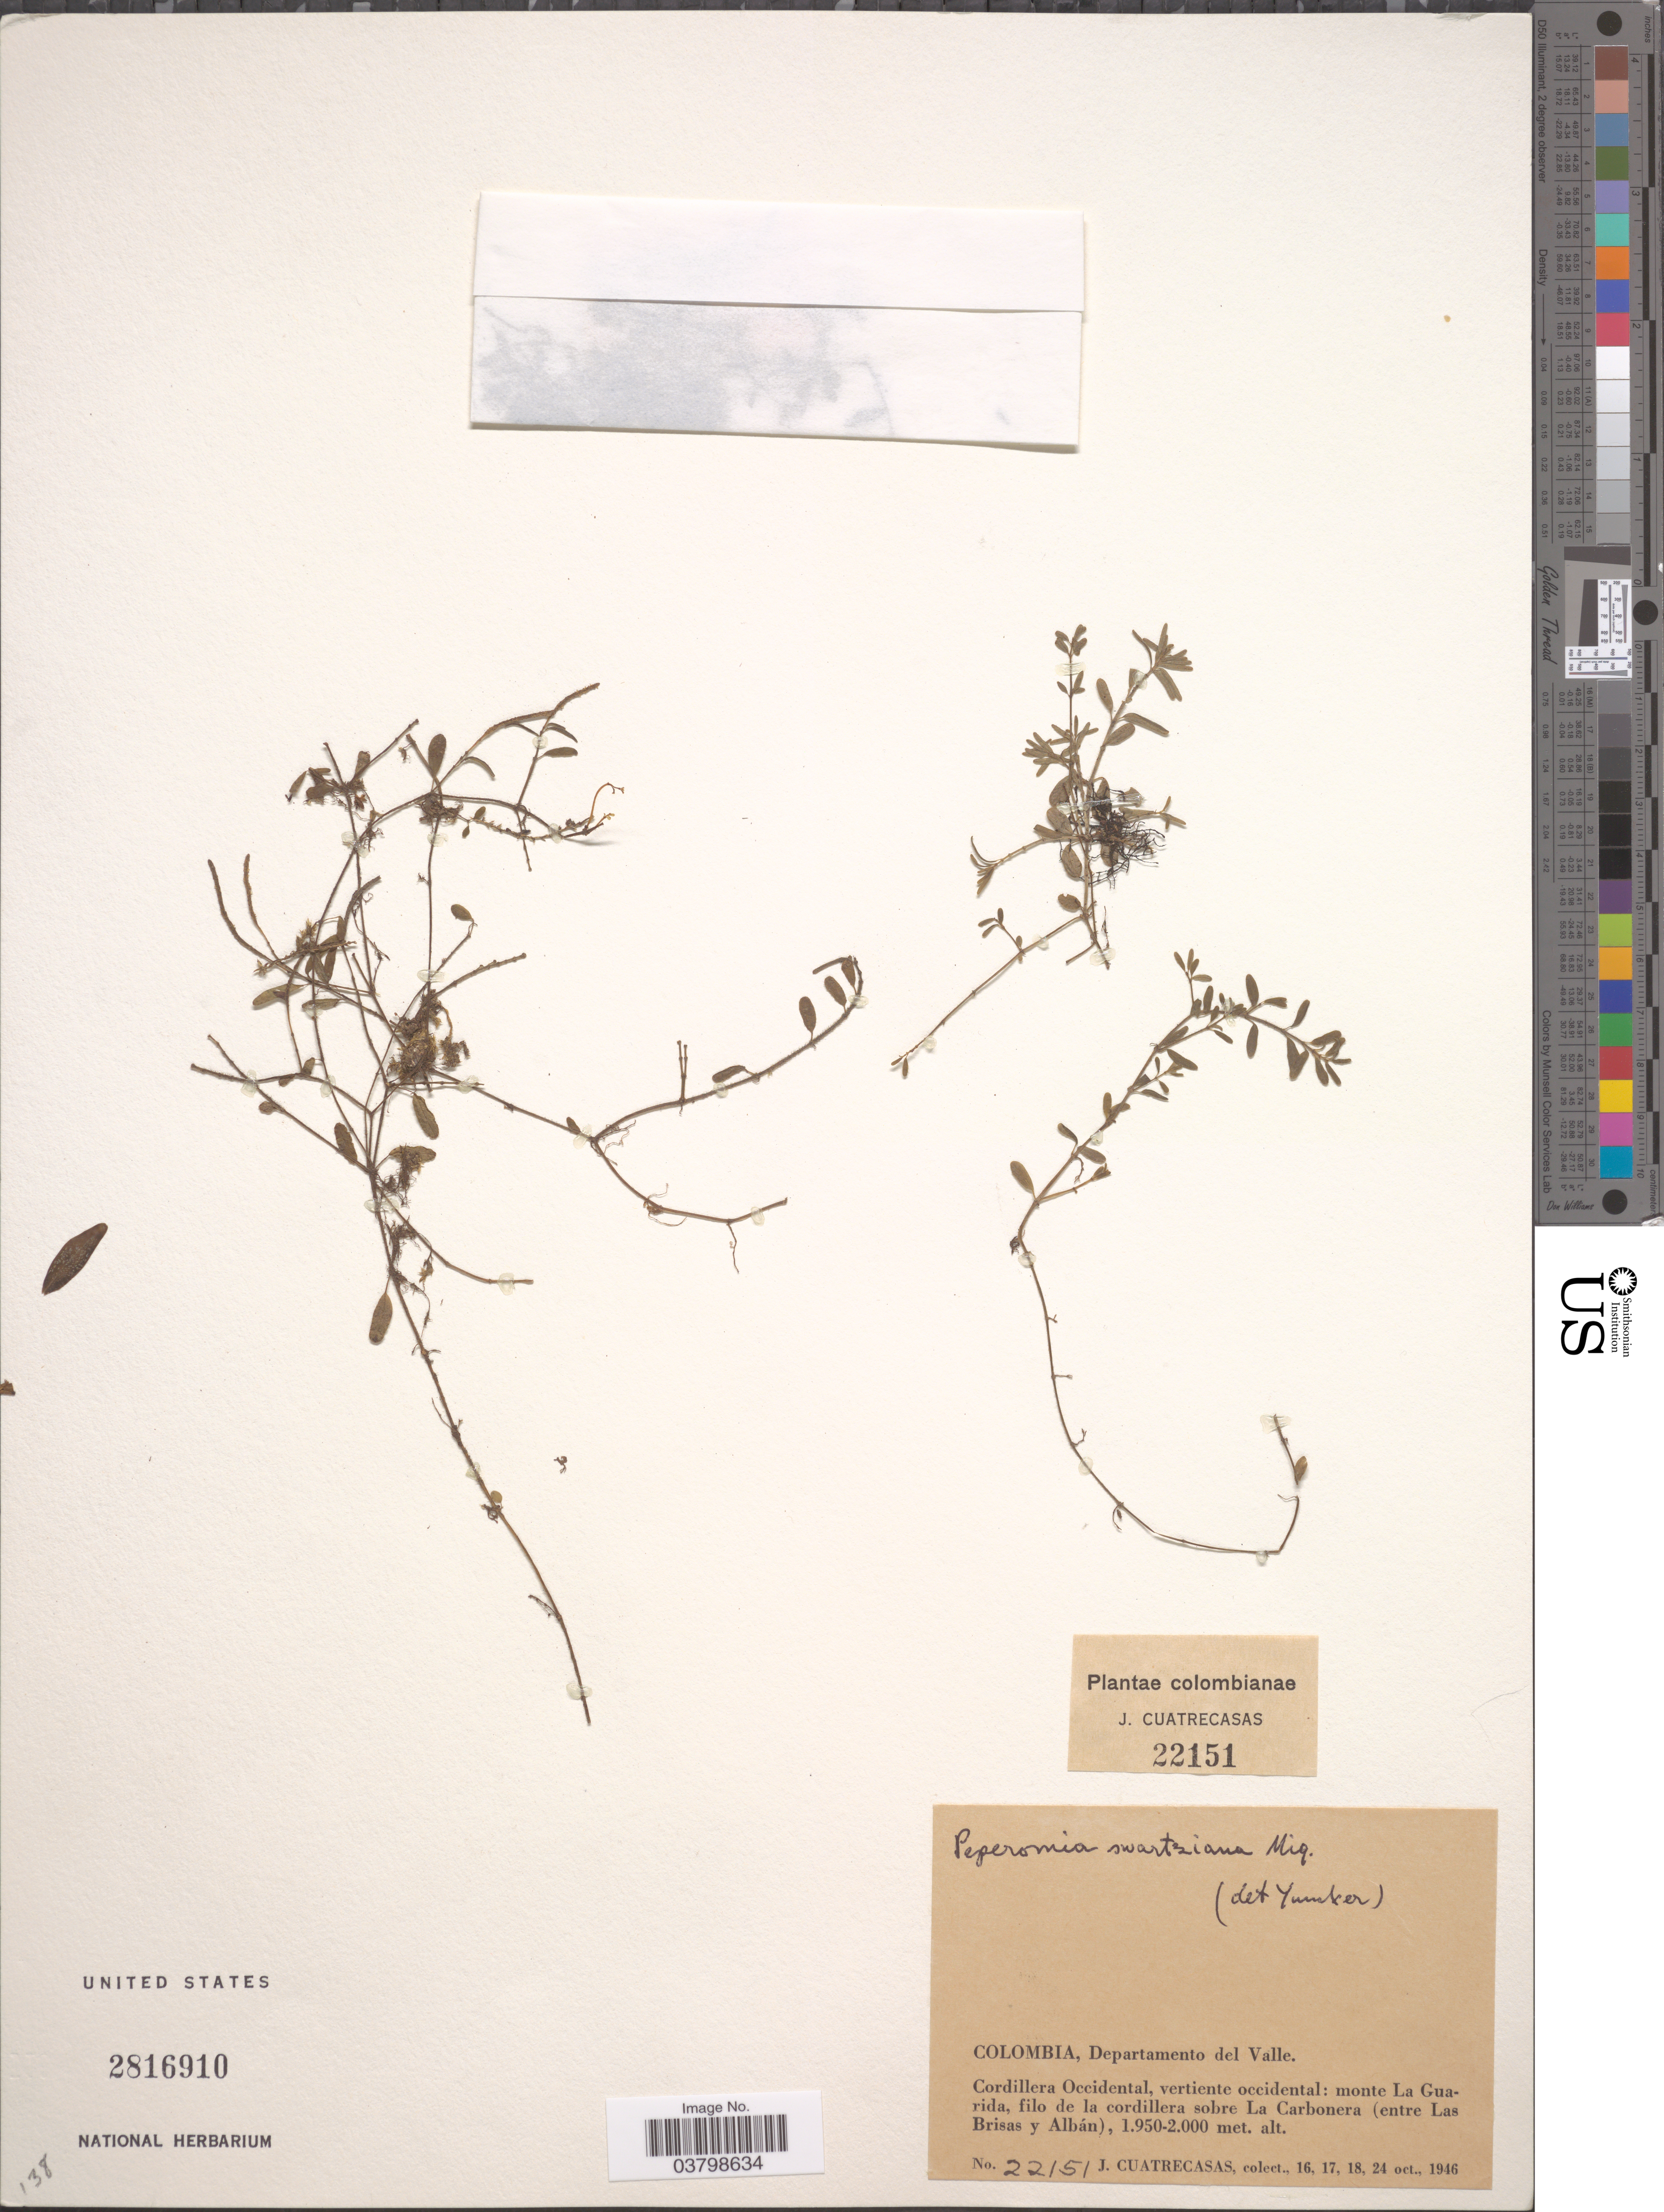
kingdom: Plantae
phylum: Tracheophyta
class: Magnoliopsida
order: Piperales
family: Piperaceae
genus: Peperomia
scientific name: Peperomia swartziana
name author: Miq.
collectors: J. Cuatrecasas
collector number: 22151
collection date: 1946-10-16/1946-10-24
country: Colombia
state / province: Valle del Cauca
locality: Departamento del Valle. Cordillera Occidental, vertiente occidental: monte La Guarida, filo de la cordillera sobre La Carbonera (entre Las Brisas y Albán).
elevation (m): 1950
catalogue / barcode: US 2816910